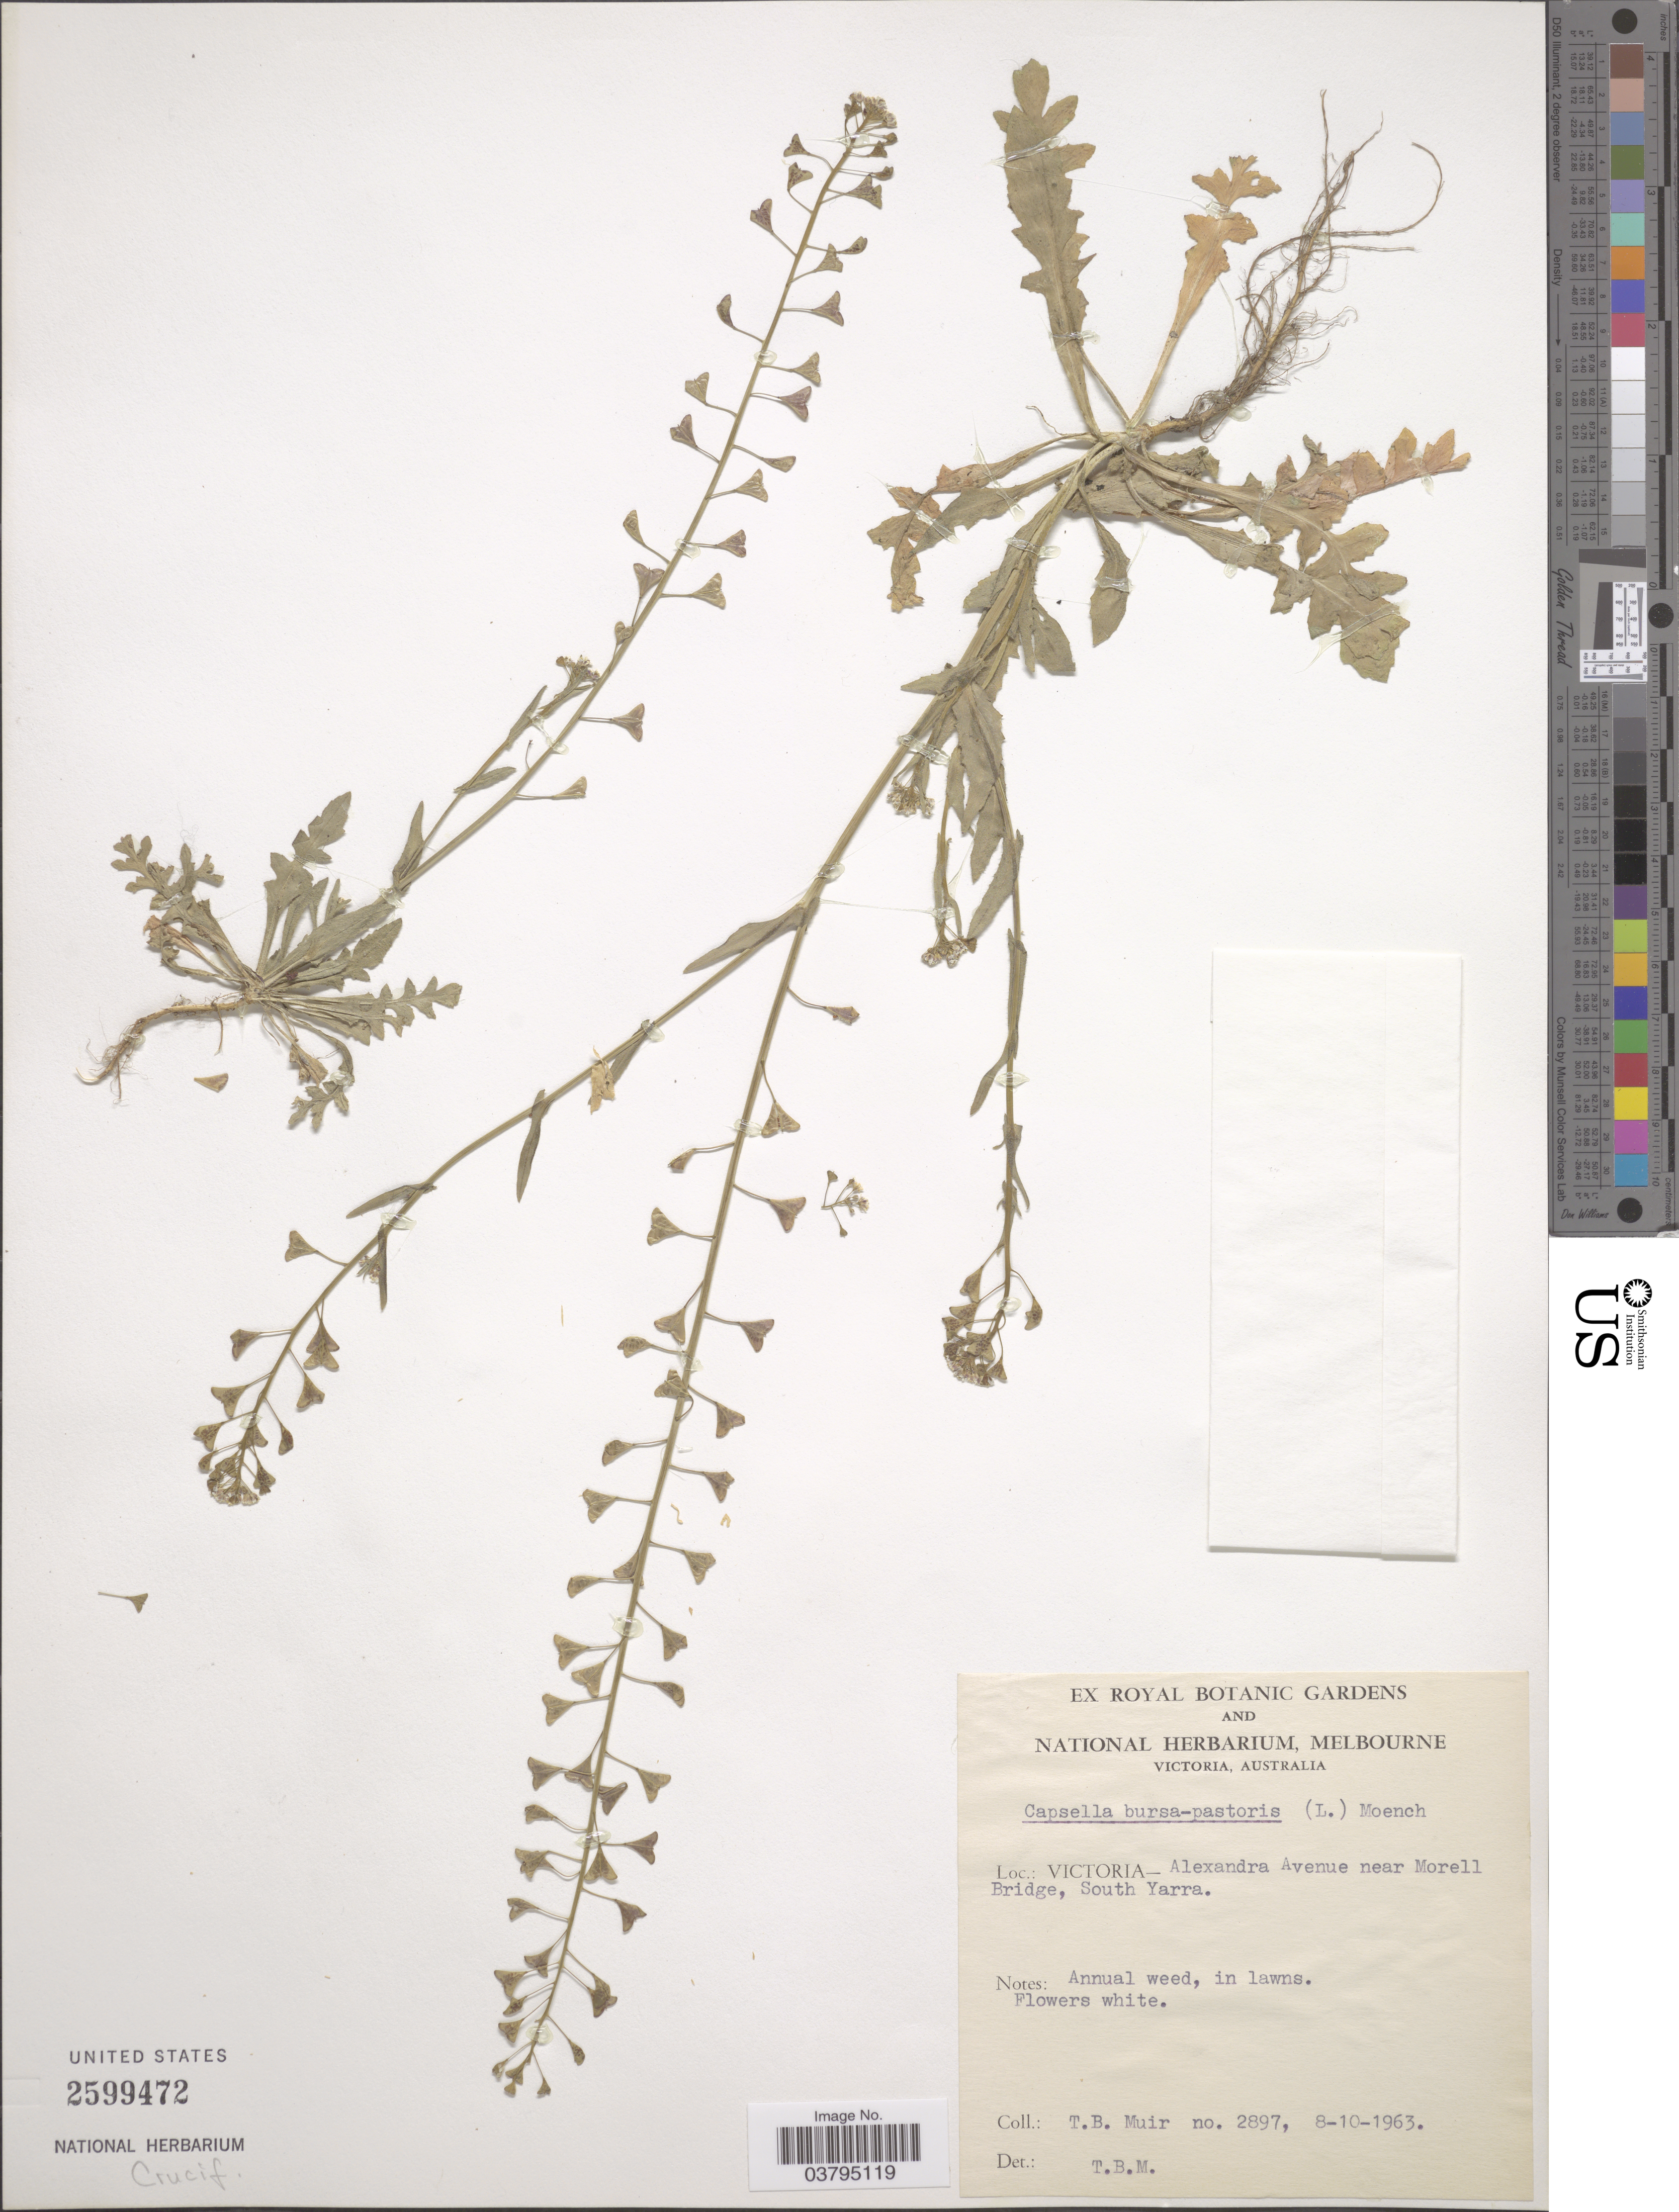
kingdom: Plantae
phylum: Tracheophyta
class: Magnoliopsida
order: Brassicales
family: Brassicaceae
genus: Capsella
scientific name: Capsella bursa-pastoris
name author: (L.) Medik.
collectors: T. Muir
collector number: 2897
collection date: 1963-10-08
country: Australia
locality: Victoria. Alexandra Avenue near Morell Bridge, South Yarra.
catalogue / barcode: US 2599472